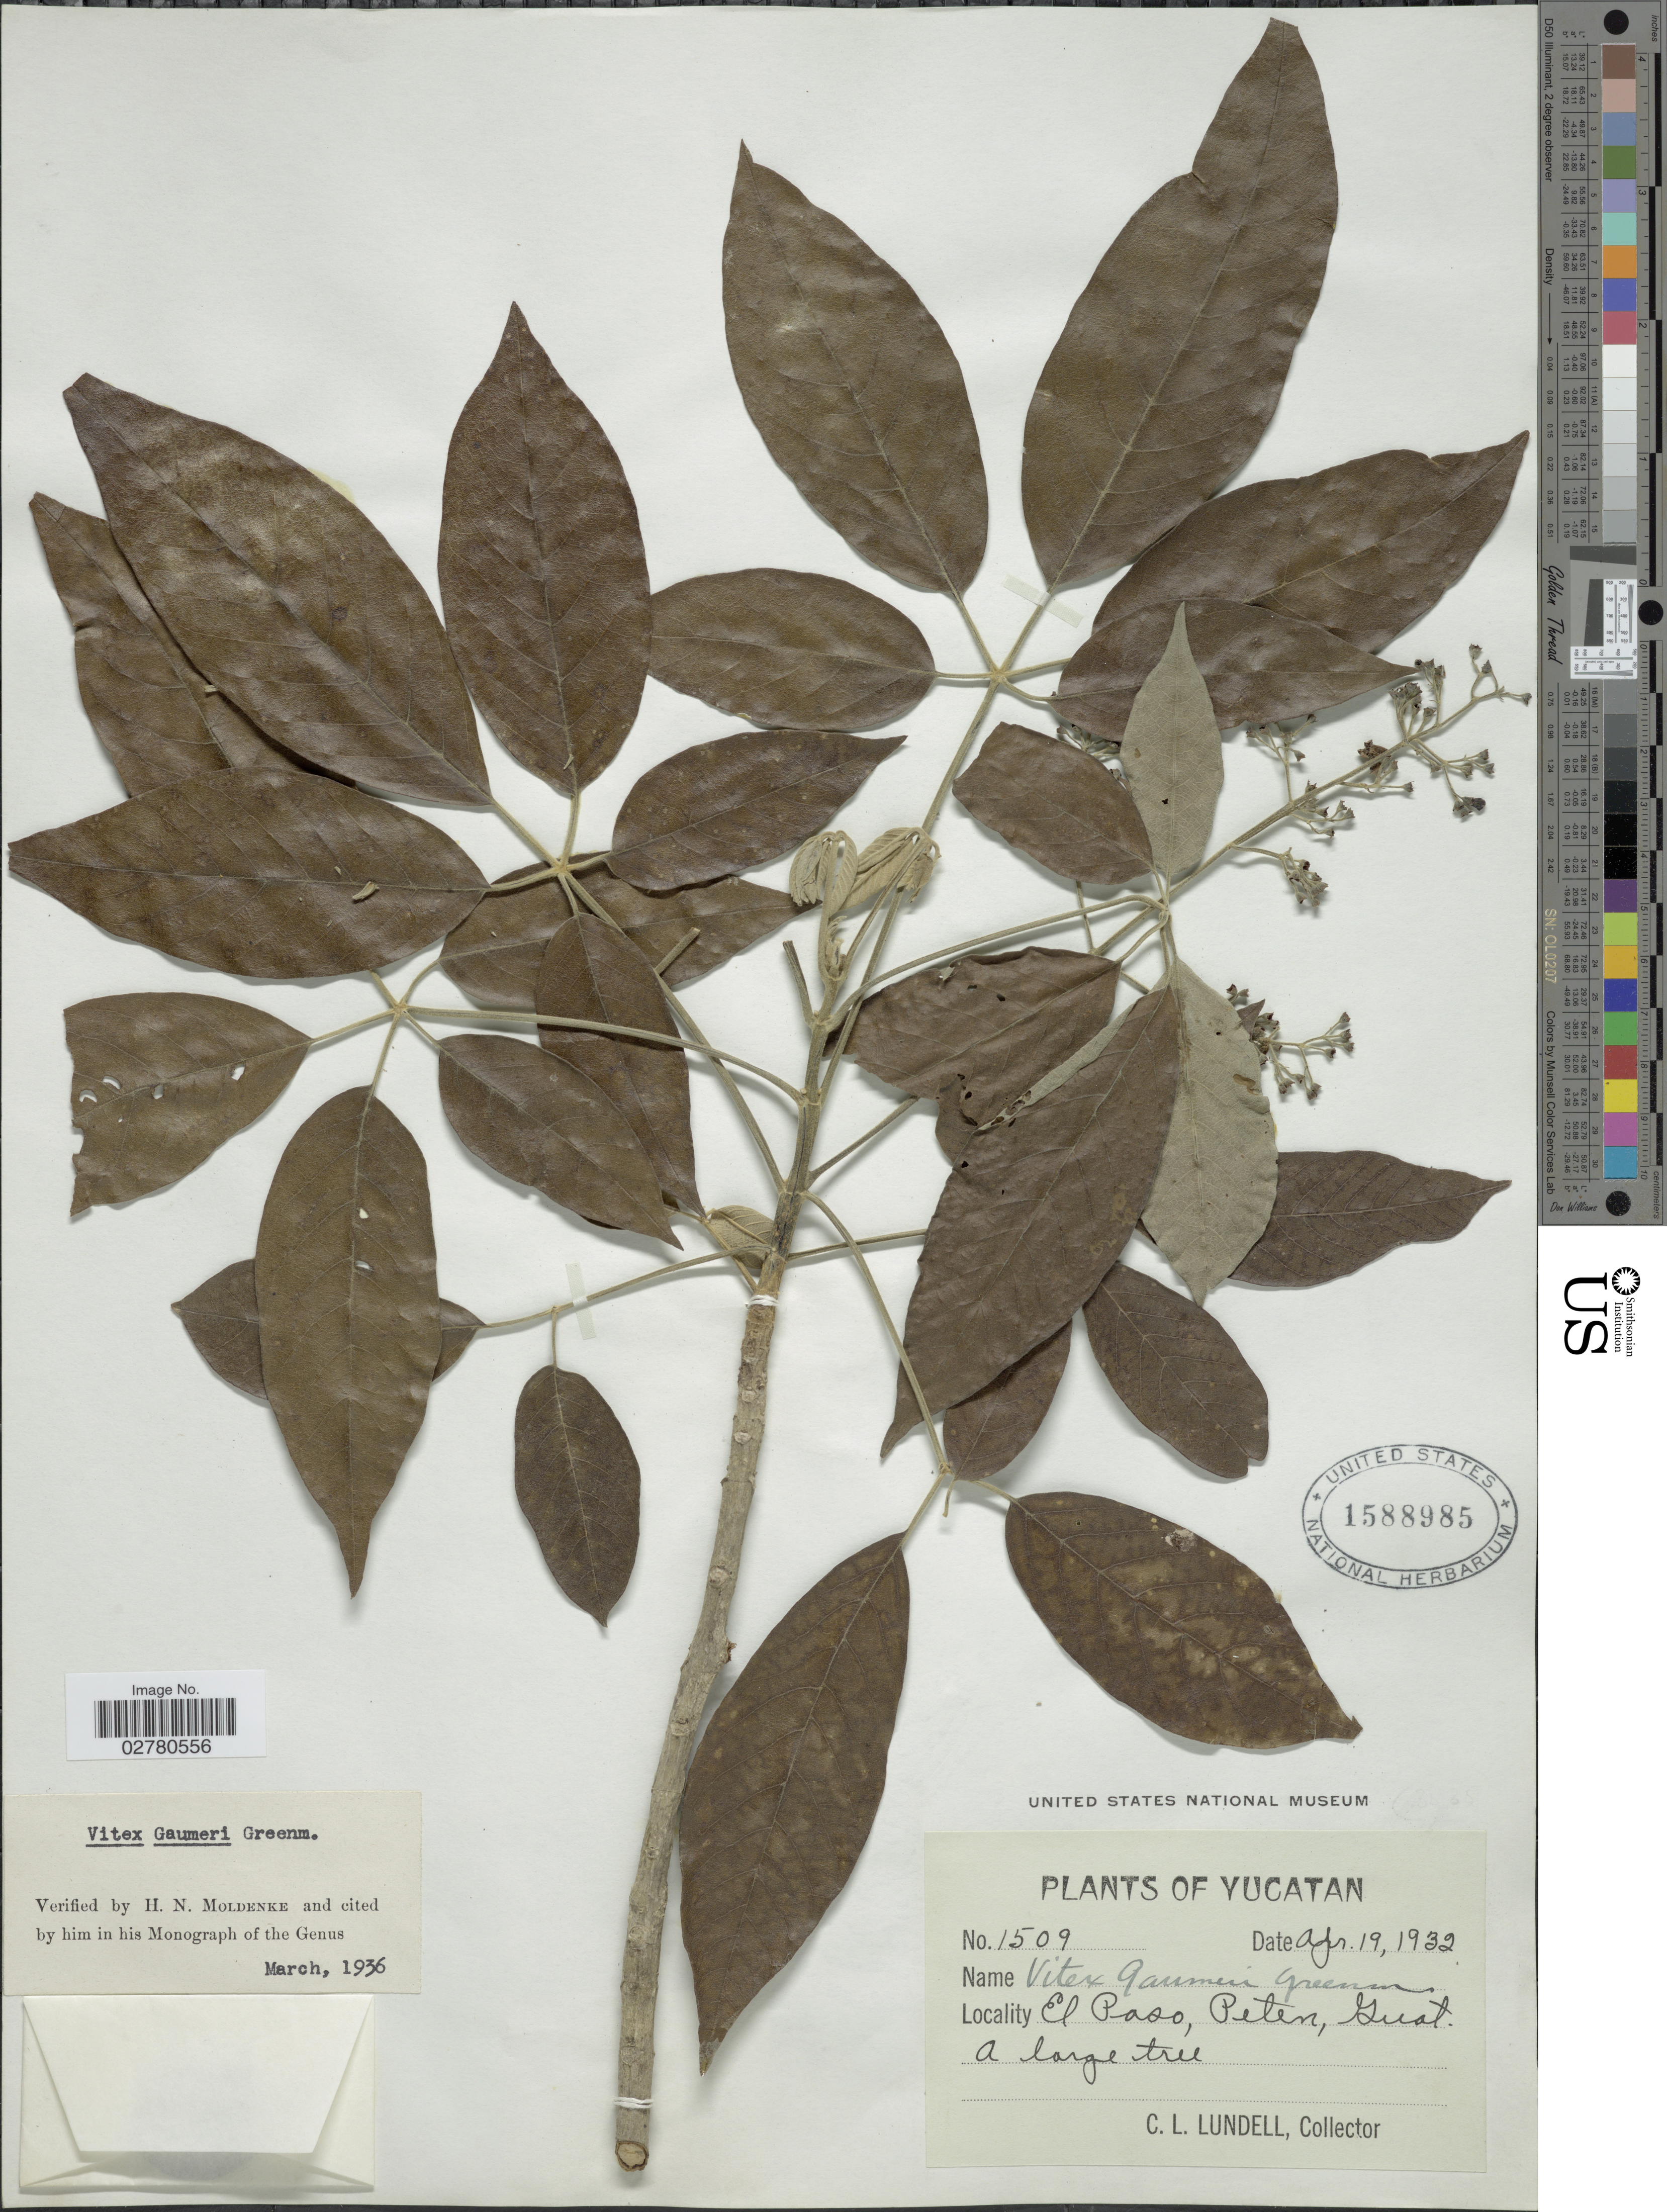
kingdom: Plantae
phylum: Tracheophyta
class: Magnoliopsida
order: Lamiales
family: Lamiaceae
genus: Vitex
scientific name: Vitex gaumeri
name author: Greenm.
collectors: C. L. Lundell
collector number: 1509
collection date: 1932-04-19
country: Guatemala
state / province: El Petén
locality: El Paso, Peten, Guat.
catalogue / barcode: US 1588985